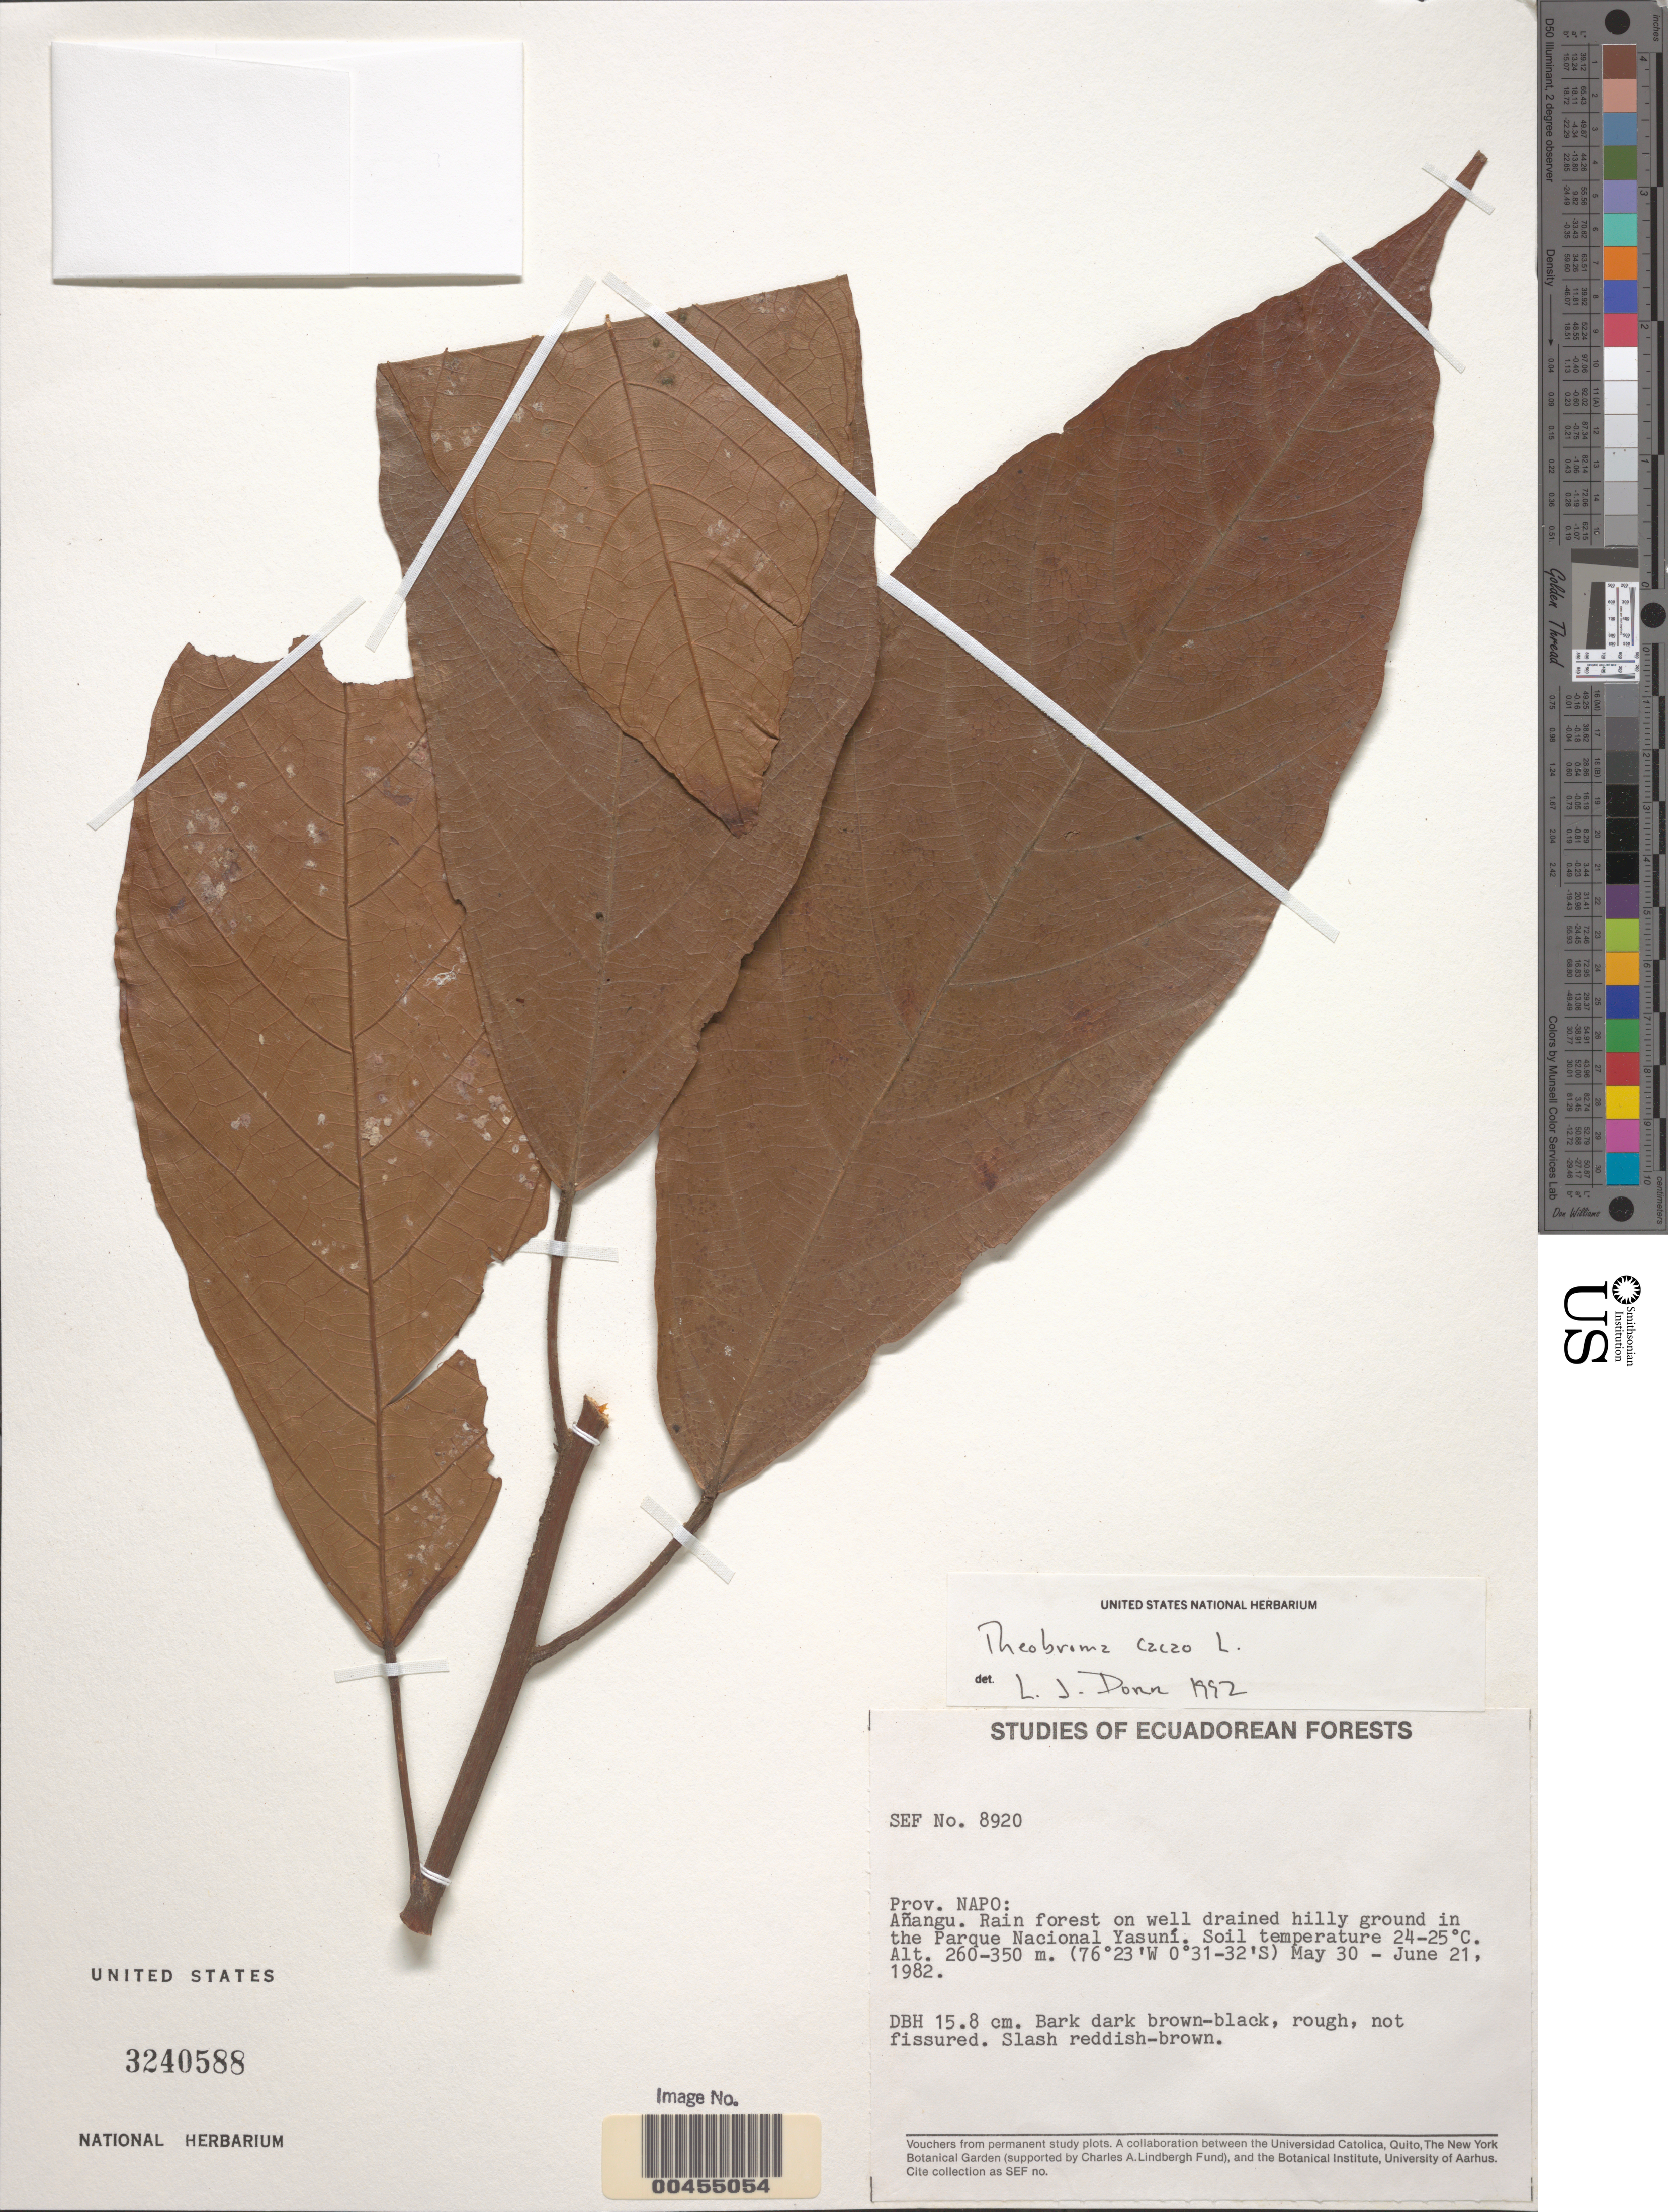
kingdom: Plantae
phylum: Tracheophyta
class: Magnoliopsida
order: Malvales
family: Malvaceae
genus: Theobroma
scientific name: Theobroma cacao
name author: L.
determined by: Dorr, L. J., (BOT), Smithsonian Institution - National Museum of Natural History (UNITED STATES)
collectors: SEF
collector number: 8920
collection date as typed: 30 May 1982 to 21 Jun 1982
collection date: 1982-05-30/1982-06-21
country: Ecuador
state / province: Napo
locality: Añangu. Parque Nacional Yasuní.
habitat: Rain forest on well drained hilly ground.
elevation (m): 260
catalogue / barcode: US 3240588